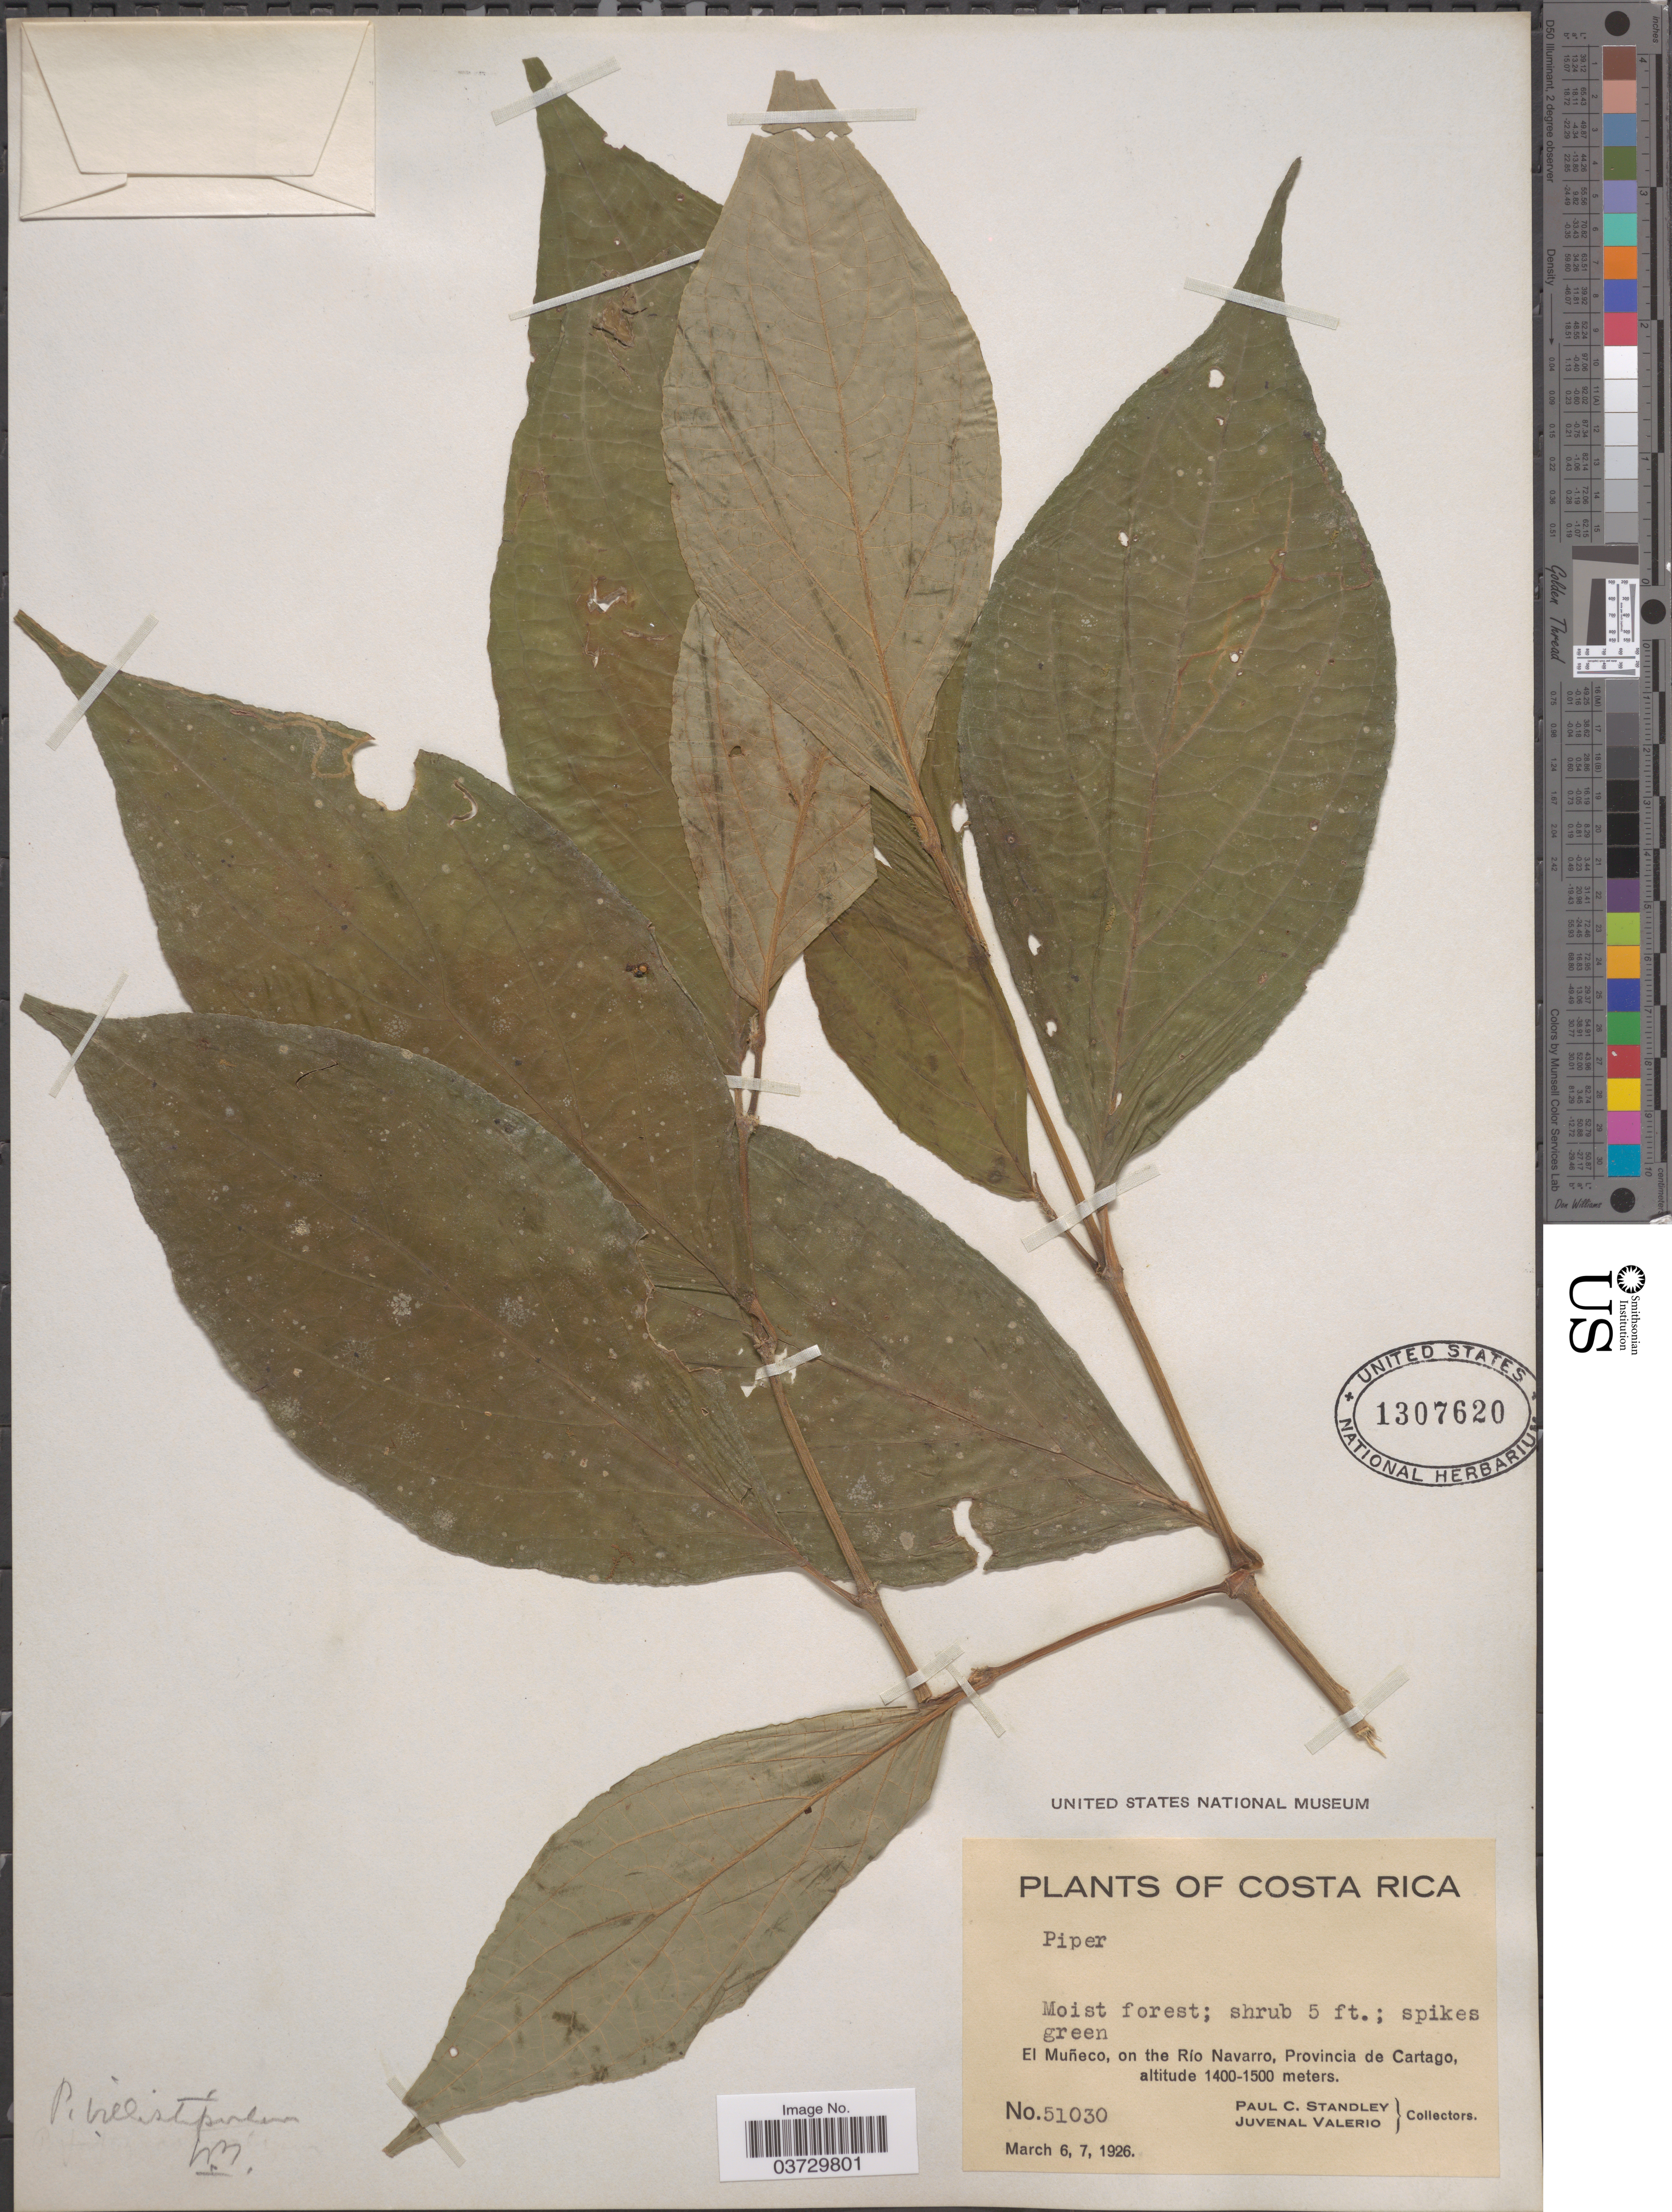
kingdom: Plantae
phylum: Tracheophyta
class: Magnoliopsida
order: Piperales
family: Piperaceae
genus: Piper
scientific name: Piper villistipulum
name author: Trel.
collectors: P. C. Standley & J. Valerio R.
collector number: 51030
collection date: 1926-03-06/1926-03-07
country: Costa Rica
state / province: Cartago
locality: El Muñeco, on the Río Navarro.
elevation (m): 1400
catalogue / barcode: US 1307620